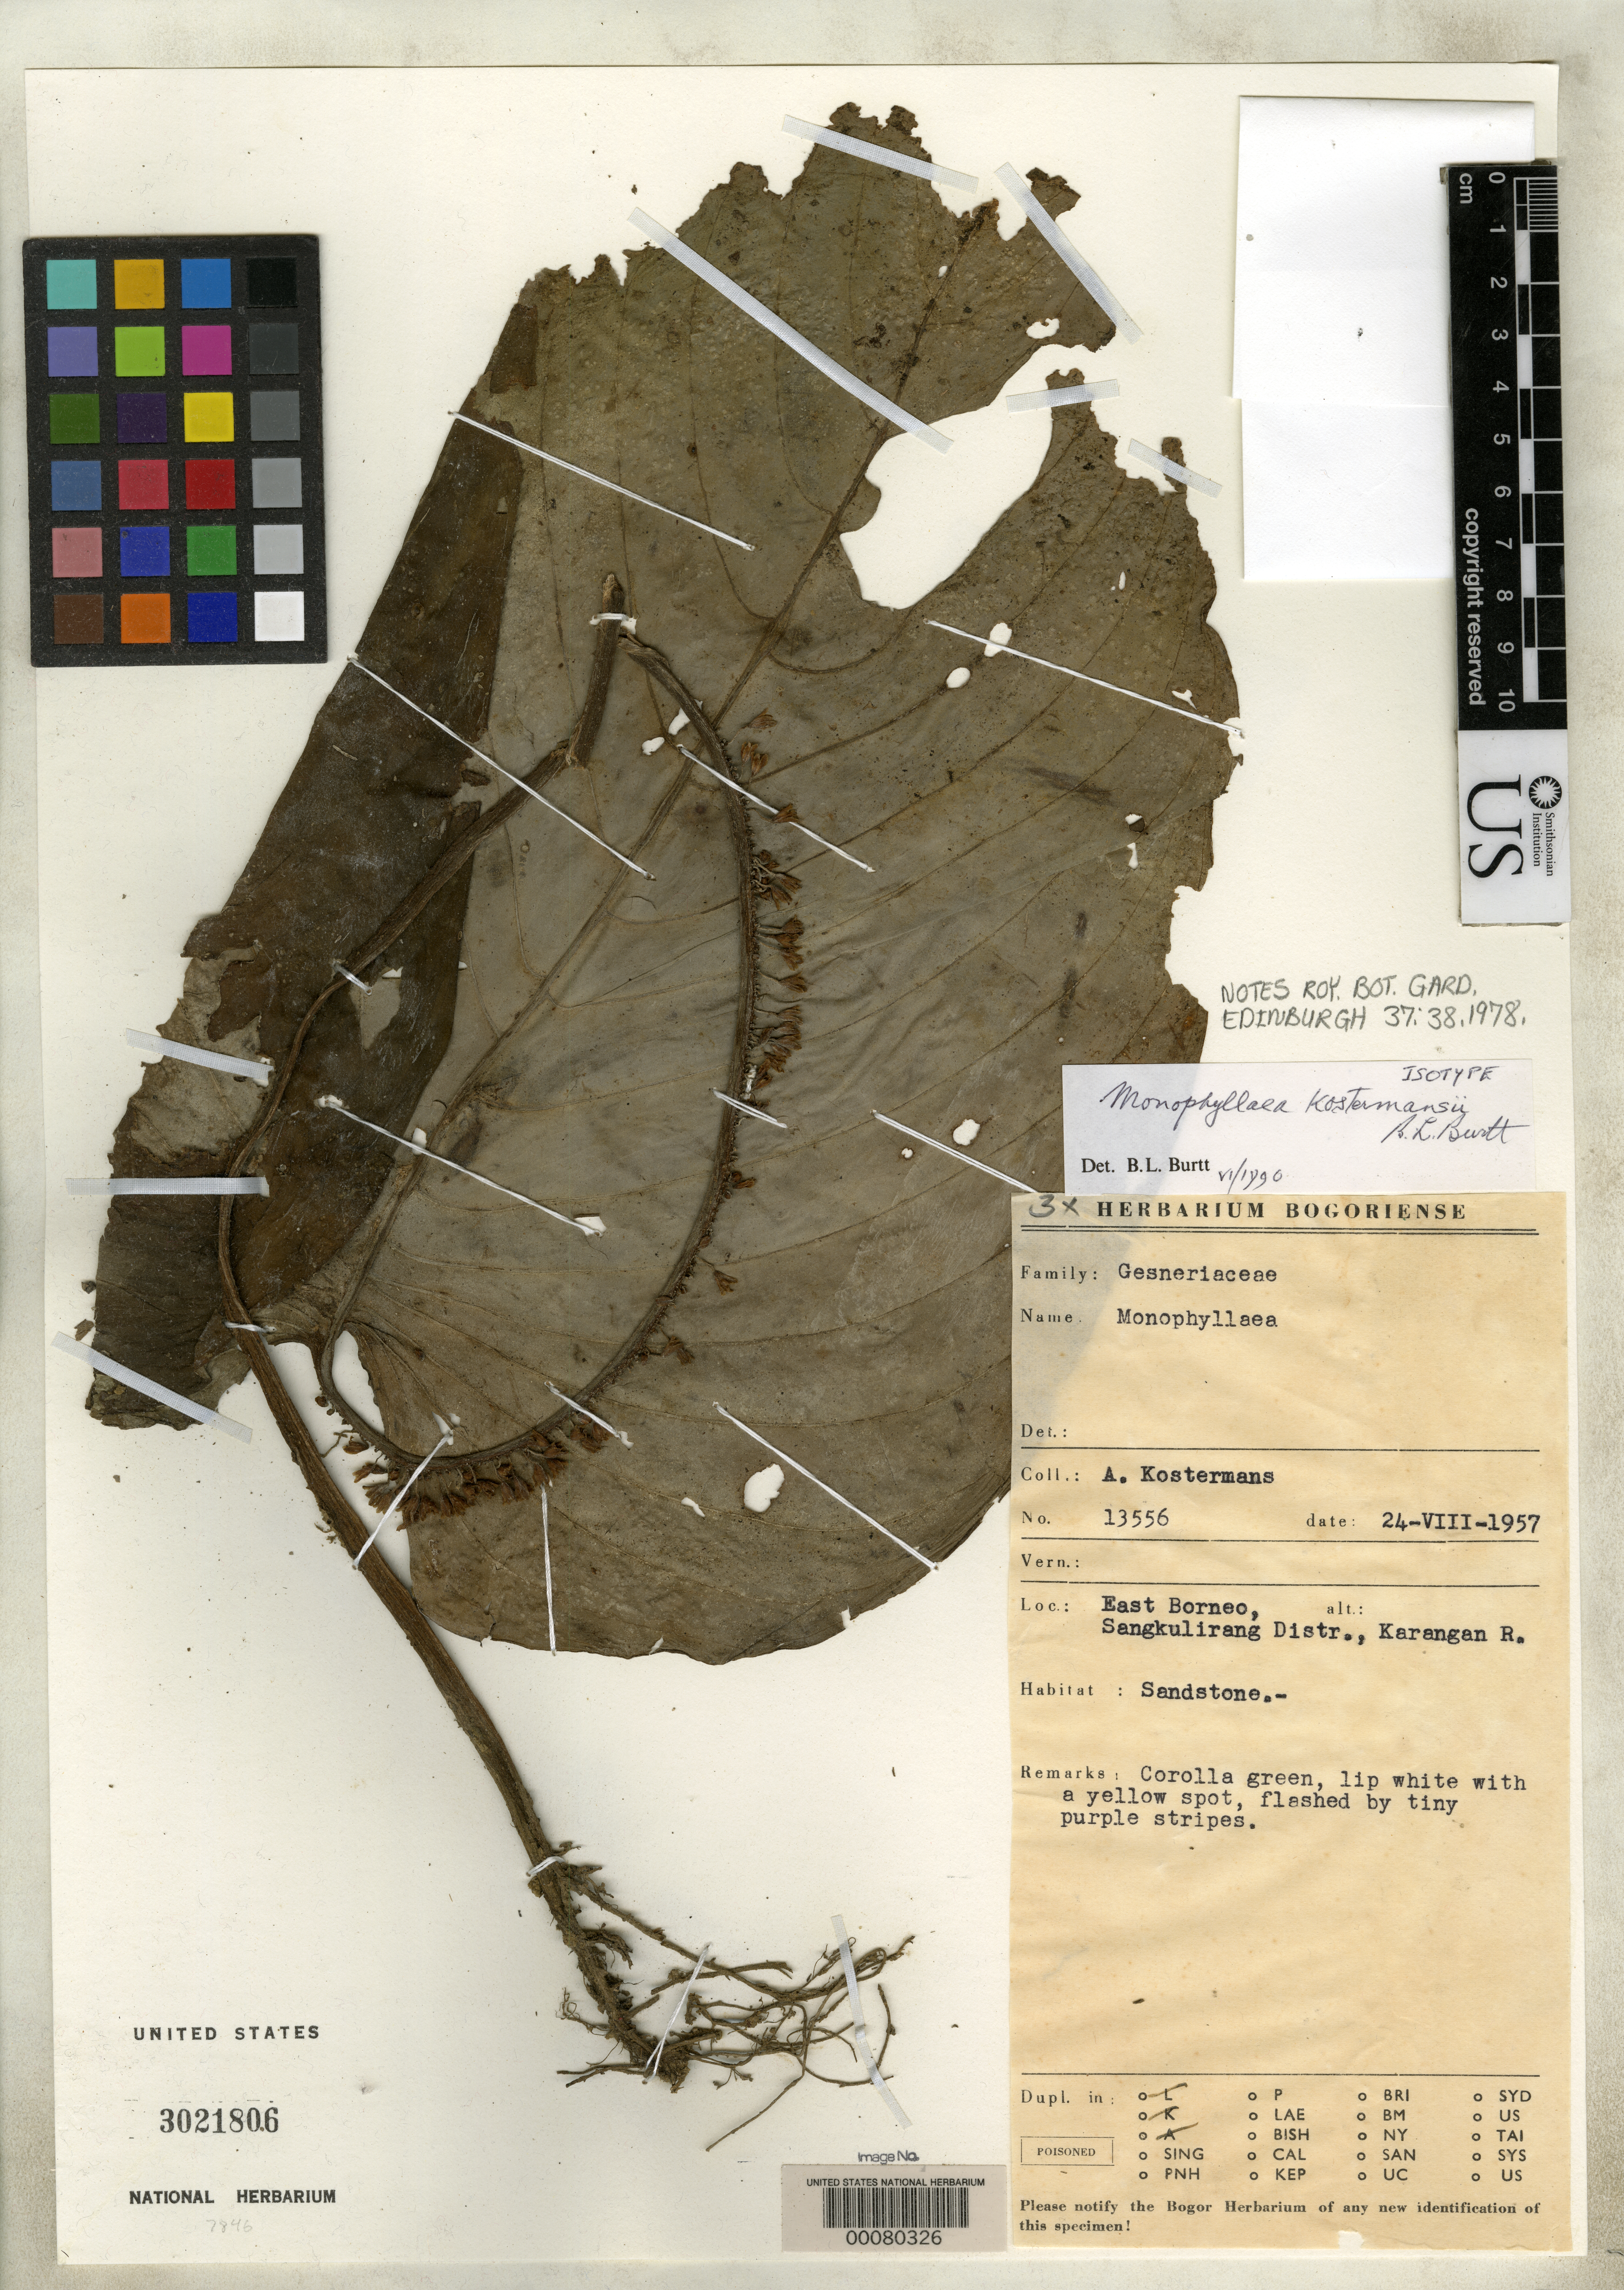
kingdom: Plantae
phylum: Tracheophyta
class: Magnoliopsida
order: Lamiales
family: Gesneriaceae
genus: Monophyllaea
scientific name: Monophyllaea kostermansii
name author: B.L. Burtt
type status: Isotype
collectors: A. J. G. Kostermans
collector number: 13556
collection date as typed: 24 Aug 1957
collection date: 1957-08-24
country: Indonesia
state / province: Kalimantan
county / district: Kalimantan Timur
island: Borneo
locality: Karangan River, Kalimantan, Sangkulirang District.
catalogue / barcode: US 3021806